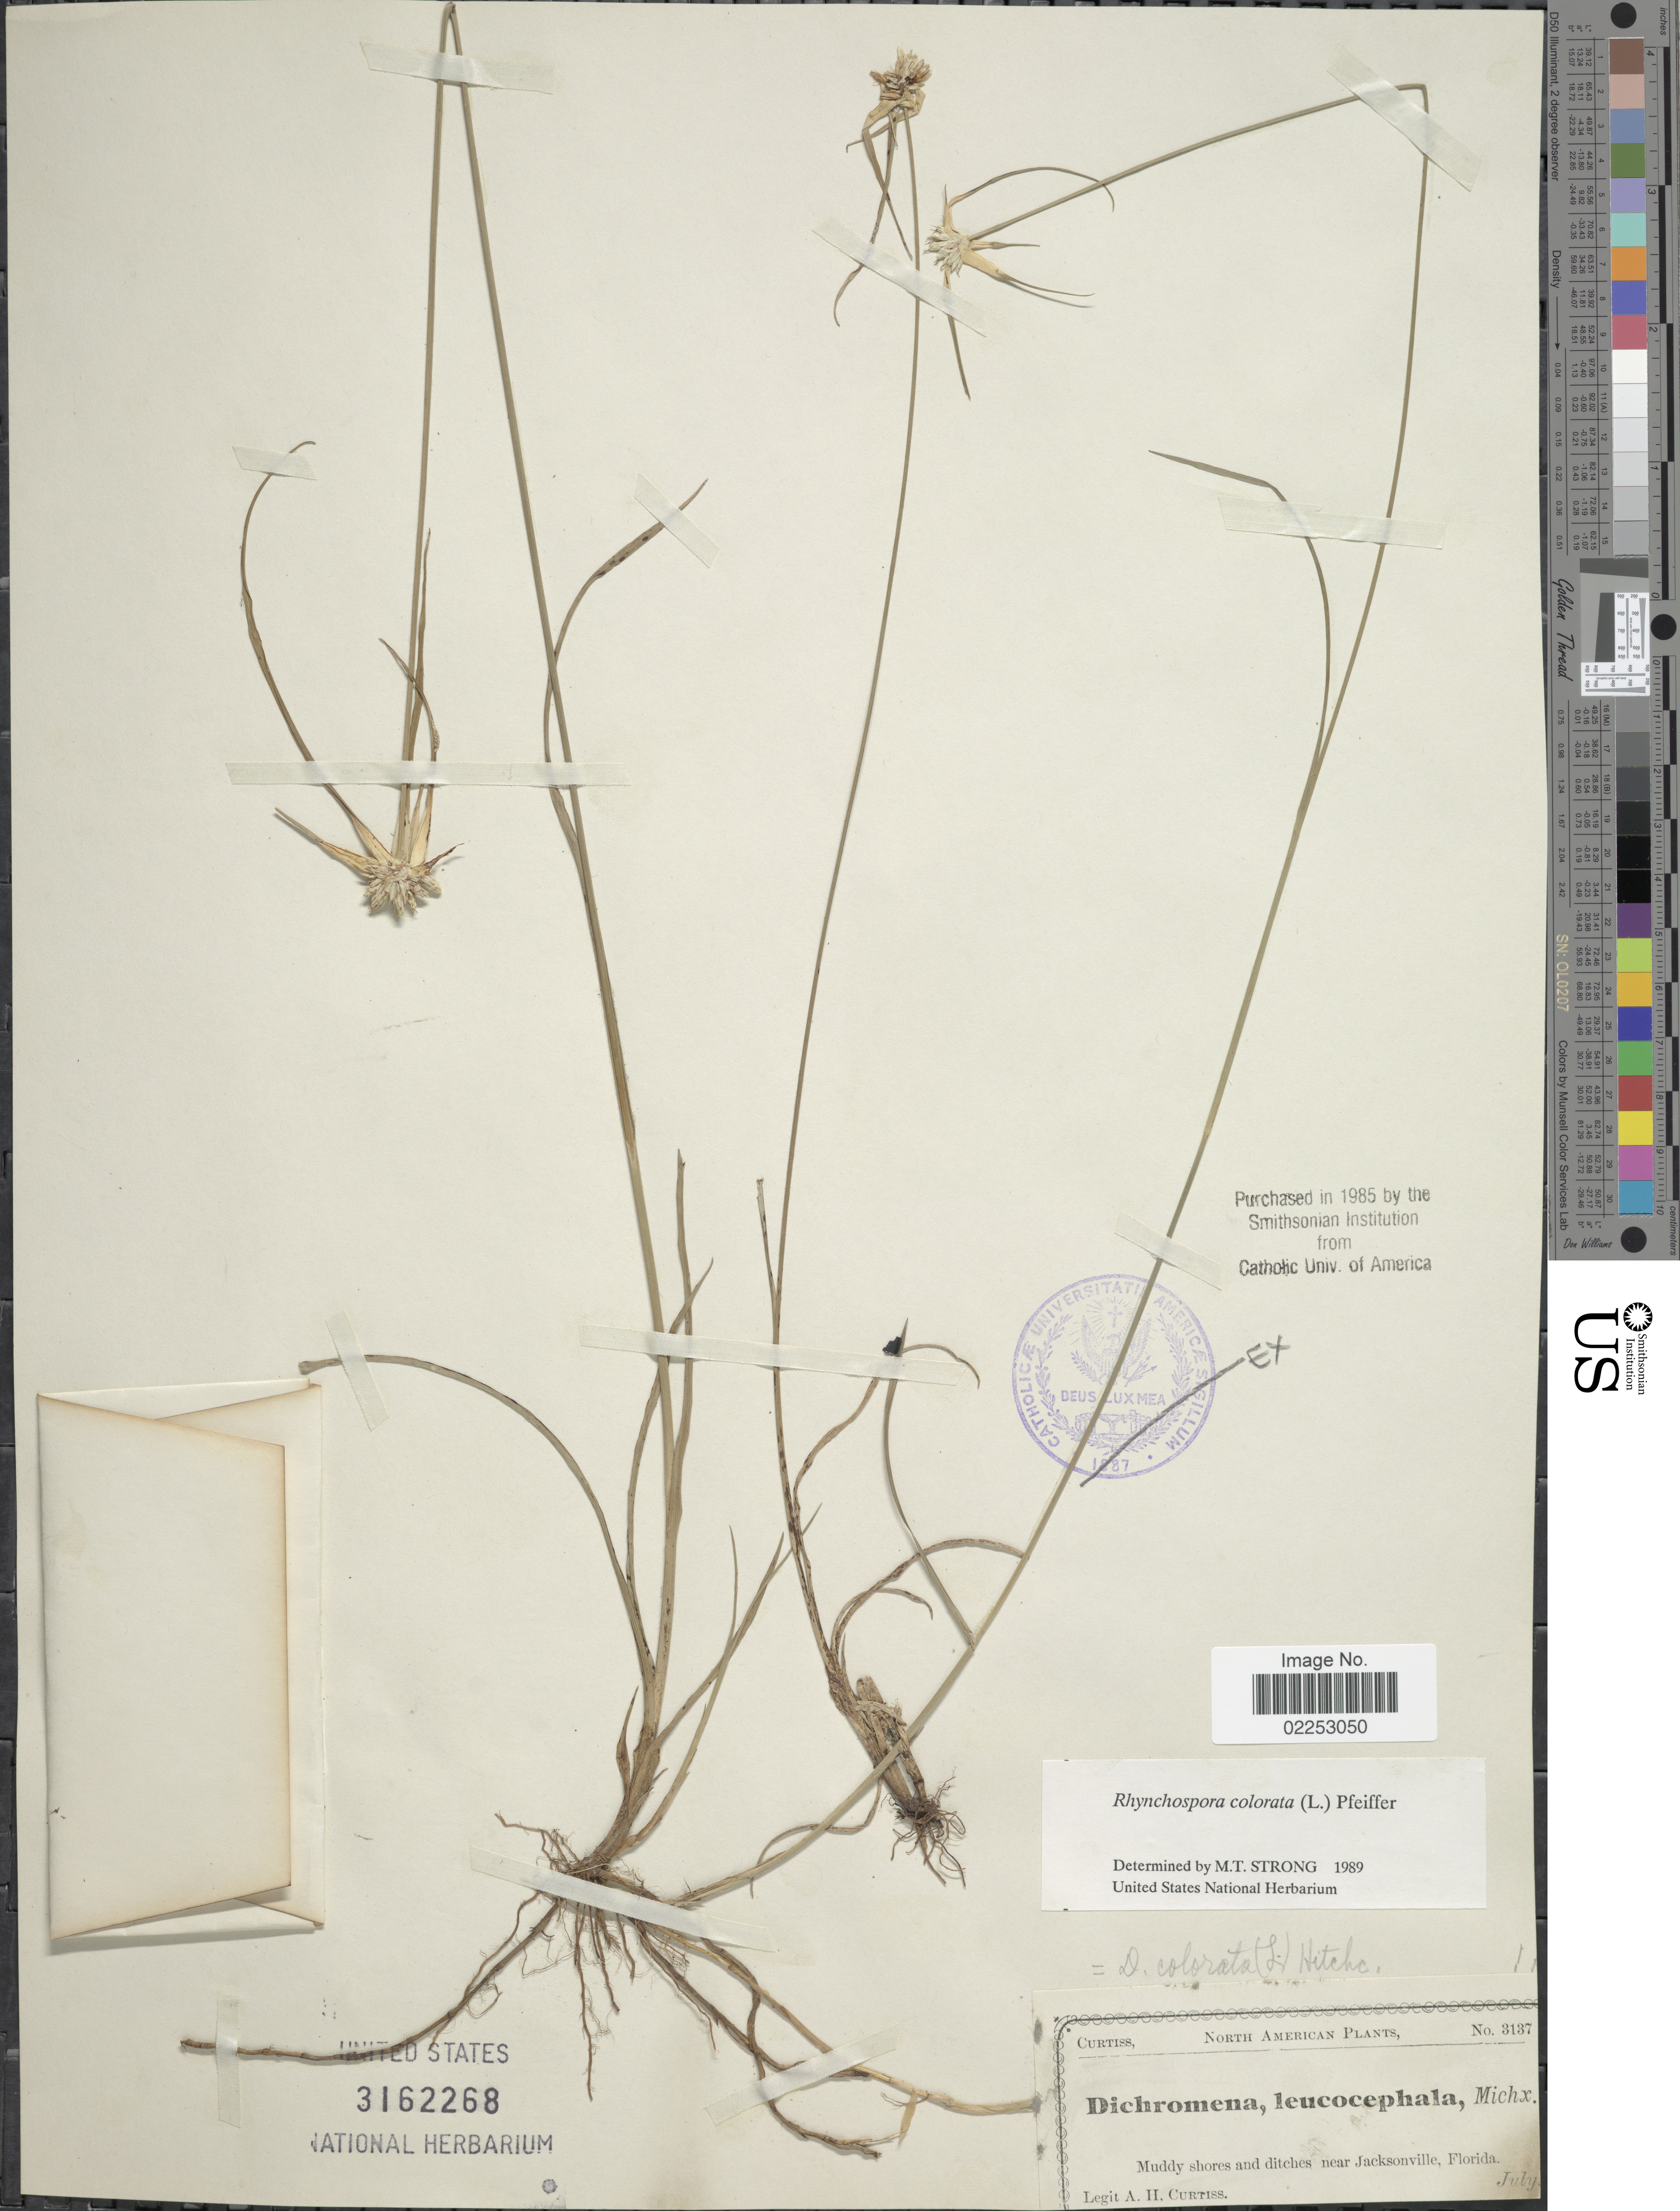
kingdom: Plantae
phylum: Tracheophyta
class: Liliopsida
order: Poales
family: Cyperaceae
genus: Rhynchospora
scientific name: Rhynchospora colorata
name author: (L.) H. Pfeiff.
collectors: A. H. Curtiss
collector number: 3137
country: United States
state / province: Florida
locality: Near Jacksonville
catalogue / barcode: US 3162268